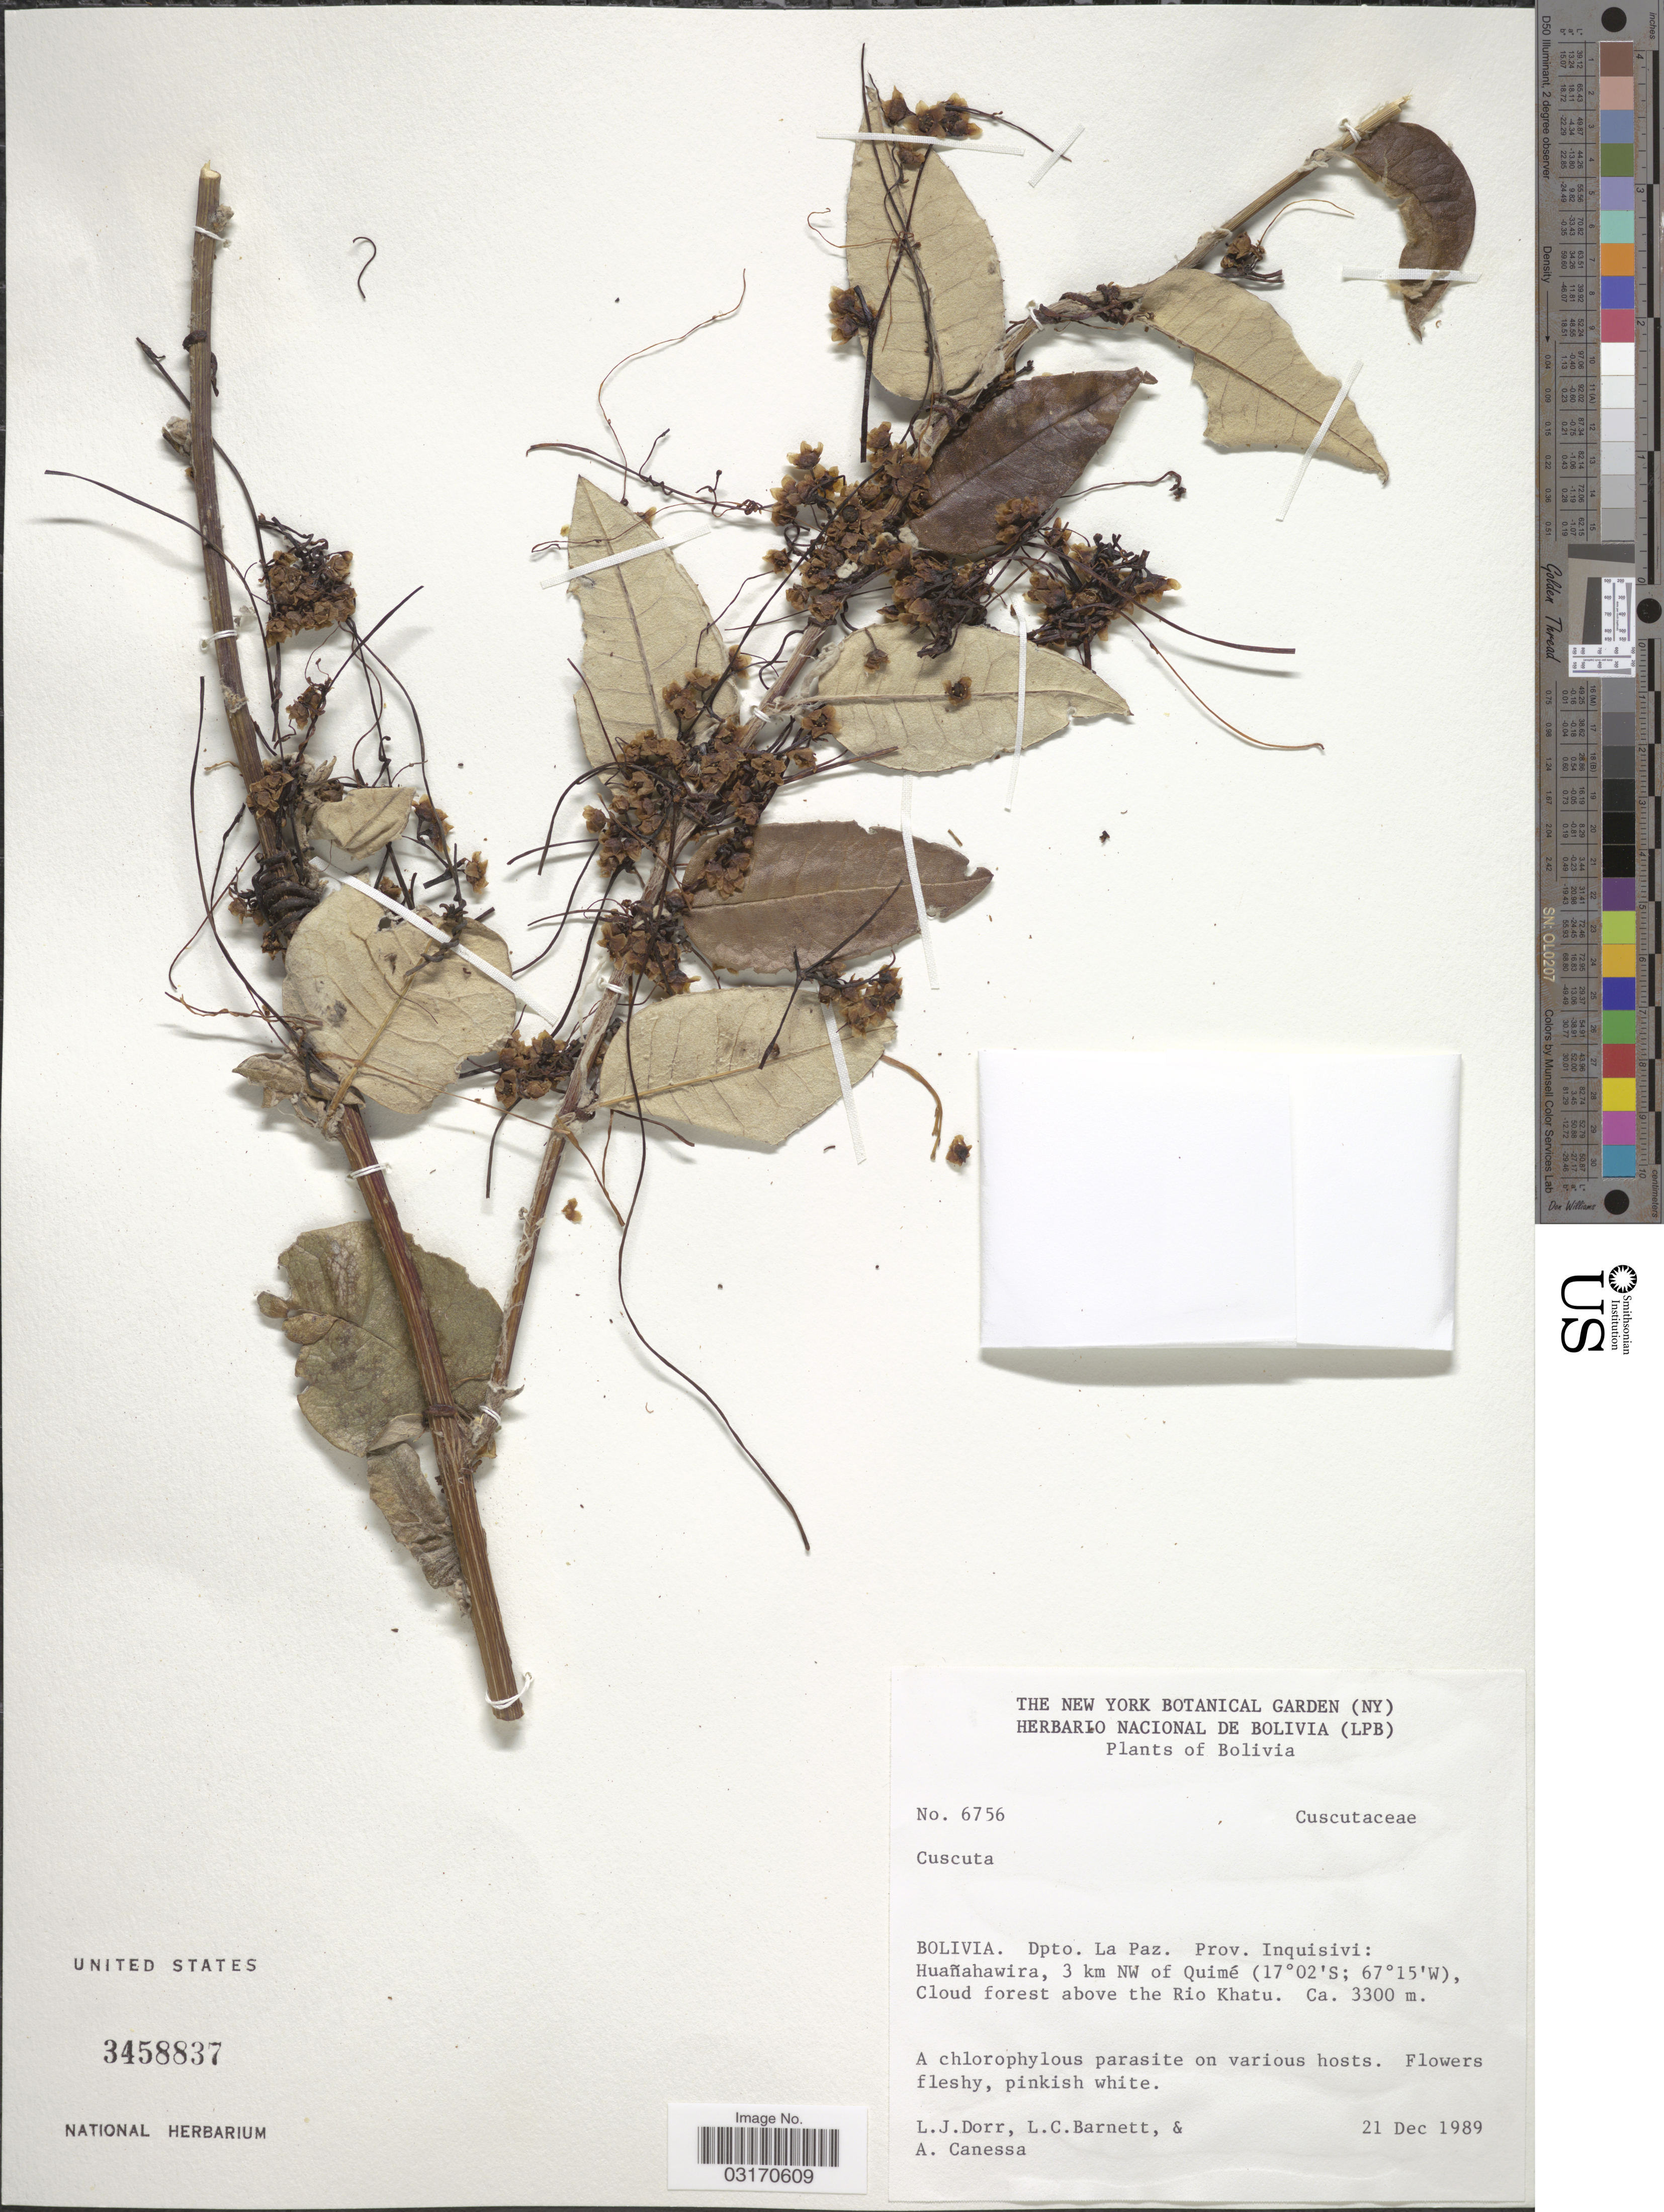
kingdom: Plantae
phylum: Tracheophyta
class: Magnoliopsida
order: Solanales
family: Convolvulaceae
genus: Cuscuta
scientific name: Cuscuta sp.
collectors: L. J. Dorr, L. C. Barnett & A. Canessa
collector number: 6756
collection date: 1989-12-21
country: Bolivia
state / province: La Paz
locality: Dpto. La Paz. Prov. Inquisivi: Huañahawira, 3 km NW of Quimé. Cloud forest above the Rio Khatu.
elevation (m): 3300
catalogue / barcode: US 3458837